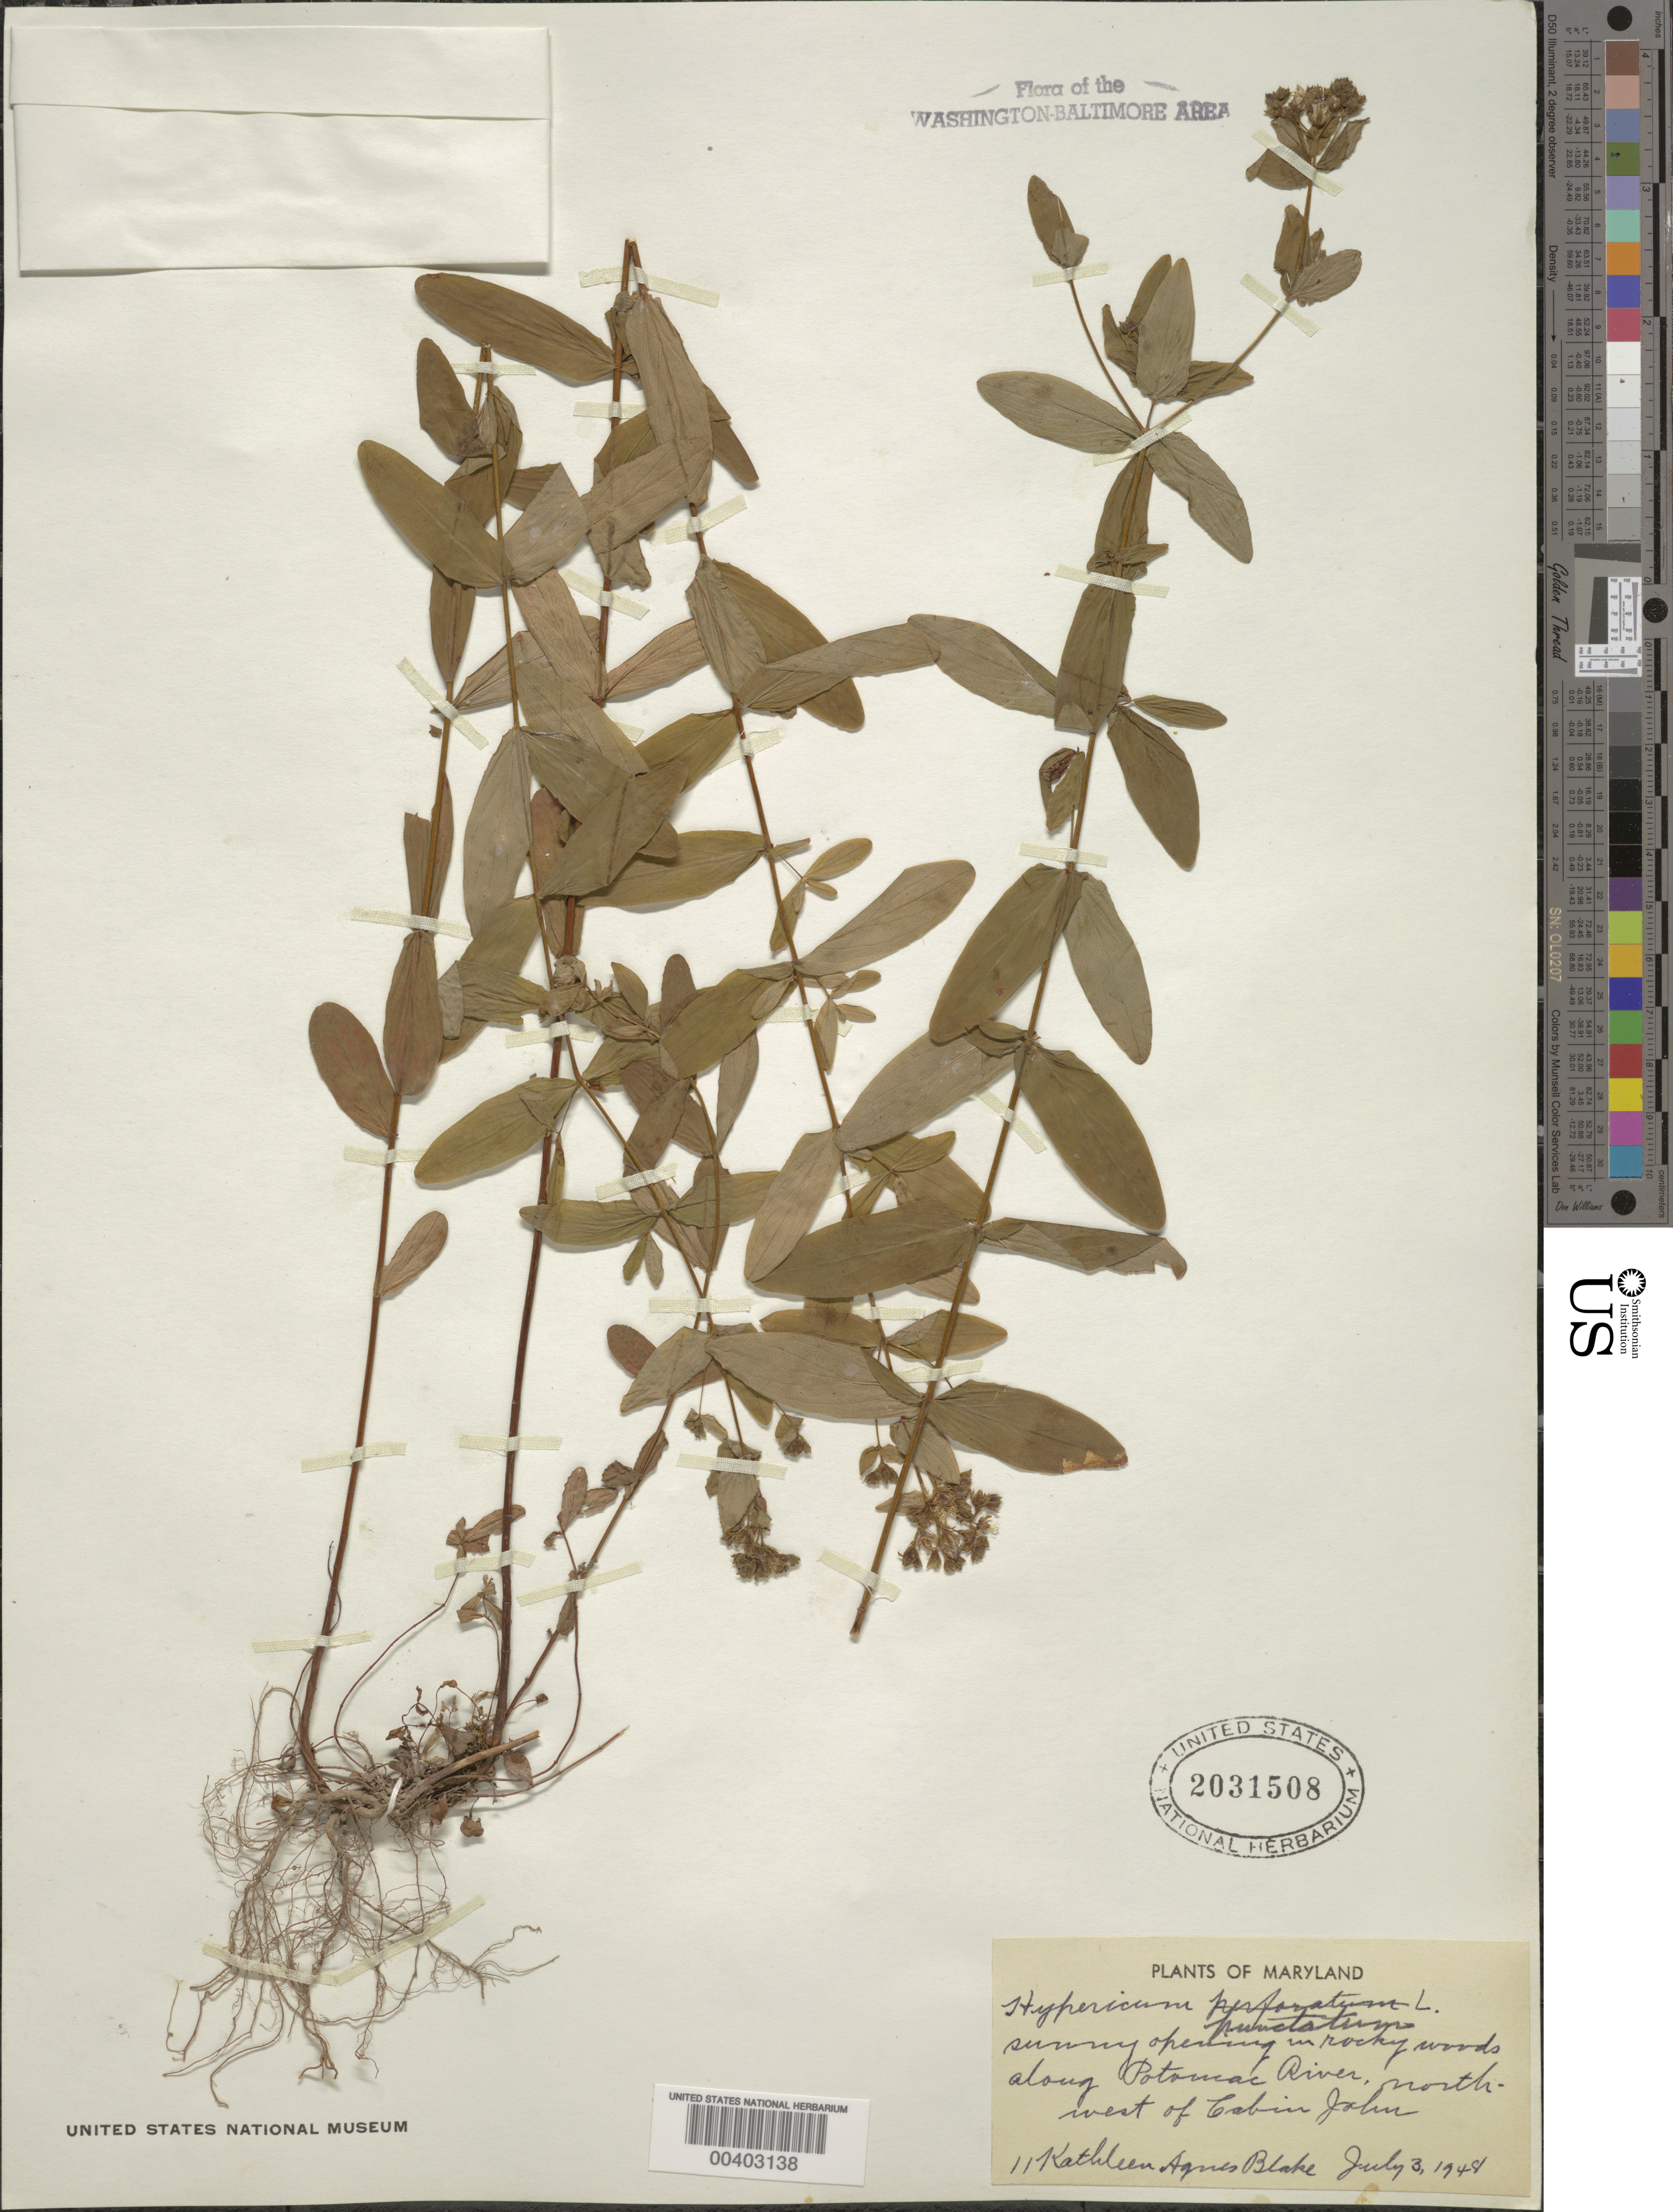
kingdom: Plantae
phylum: Tracheophyta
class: Magnoliopsida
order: Malpighiales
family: Hypericaceae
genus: Hypericum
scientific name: Hypericum punctatum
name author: Lam.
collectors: K. A. Blake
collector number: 11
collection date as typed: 03 Jul 1948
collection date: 1948-07-03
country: United States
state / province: Maryland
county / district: Montgomery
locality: northwest of Cabin John on the Potomac River C. & O. Canal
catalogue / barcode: US 2031508